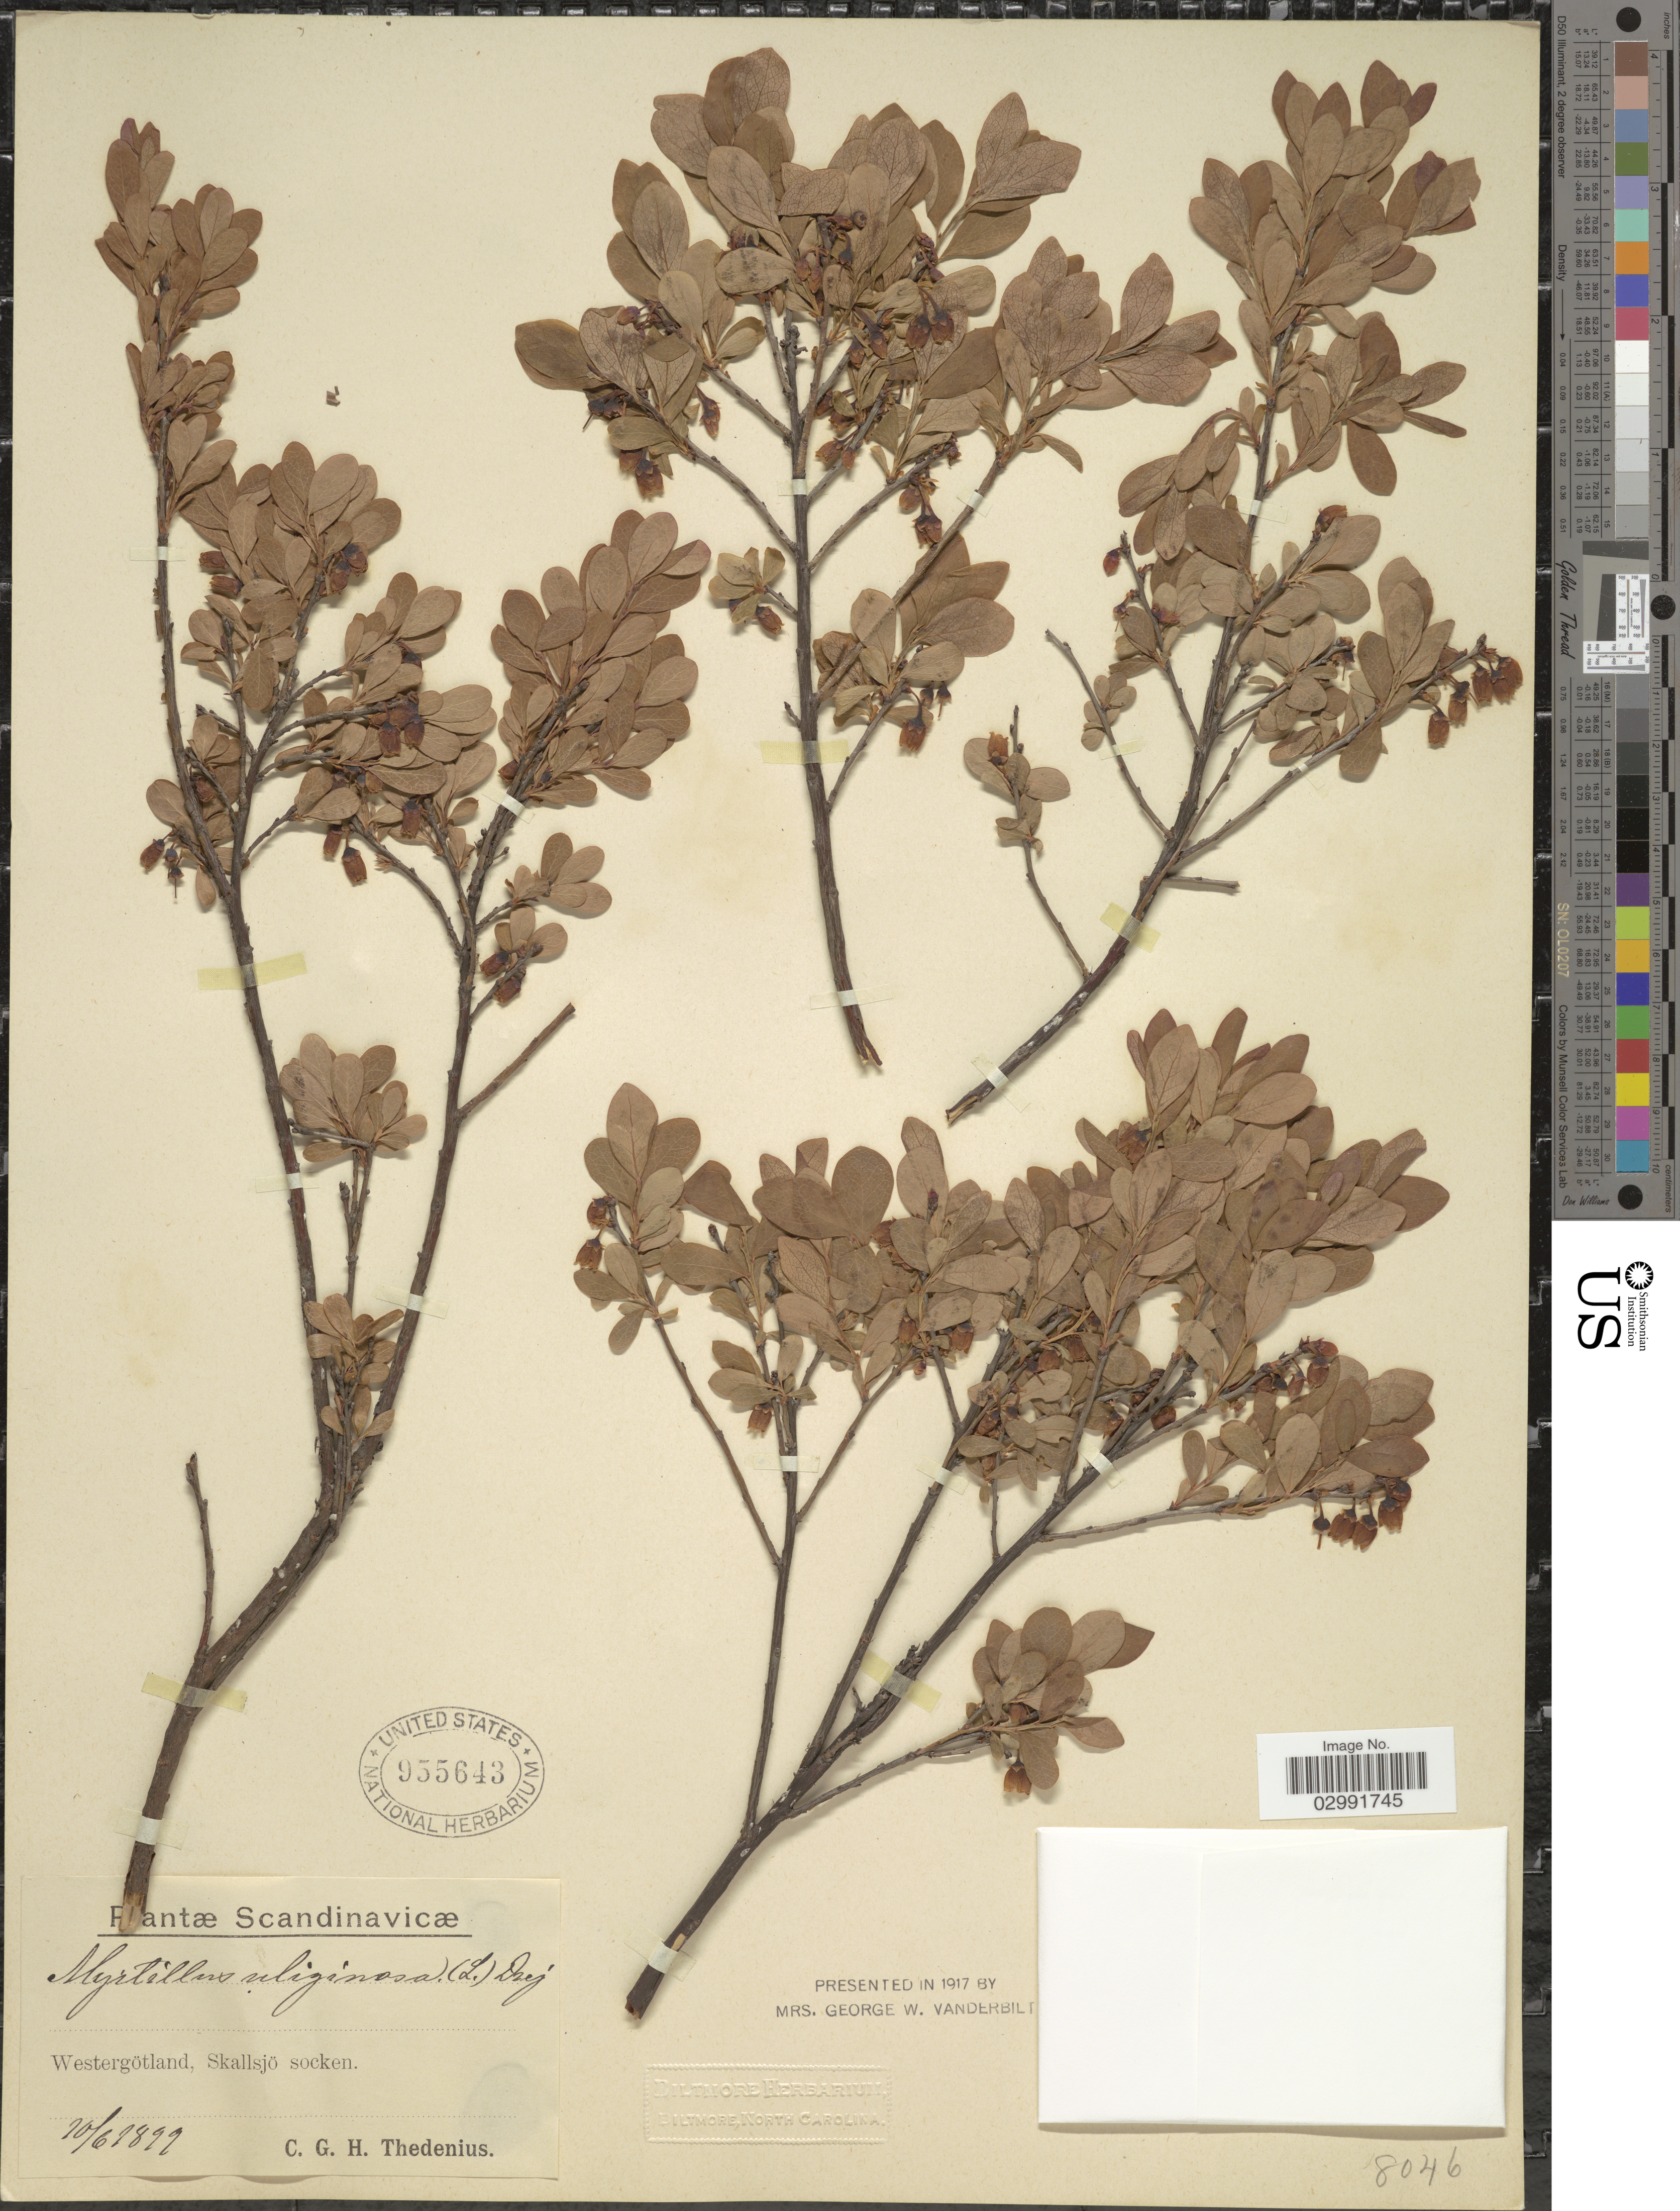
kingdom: Plantae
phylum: Tracheophyta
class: Magnoliopsida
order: Ericales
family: Ericaceae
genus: Vaccinium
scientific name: Vaccinium uliginosum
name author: L.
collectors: C. Thedenius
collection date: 1899-06-10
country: Sweden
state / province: Västra Götaland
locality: Westergötland, Skallsjö socken. Scandinavicæ.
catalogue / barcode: US 955643